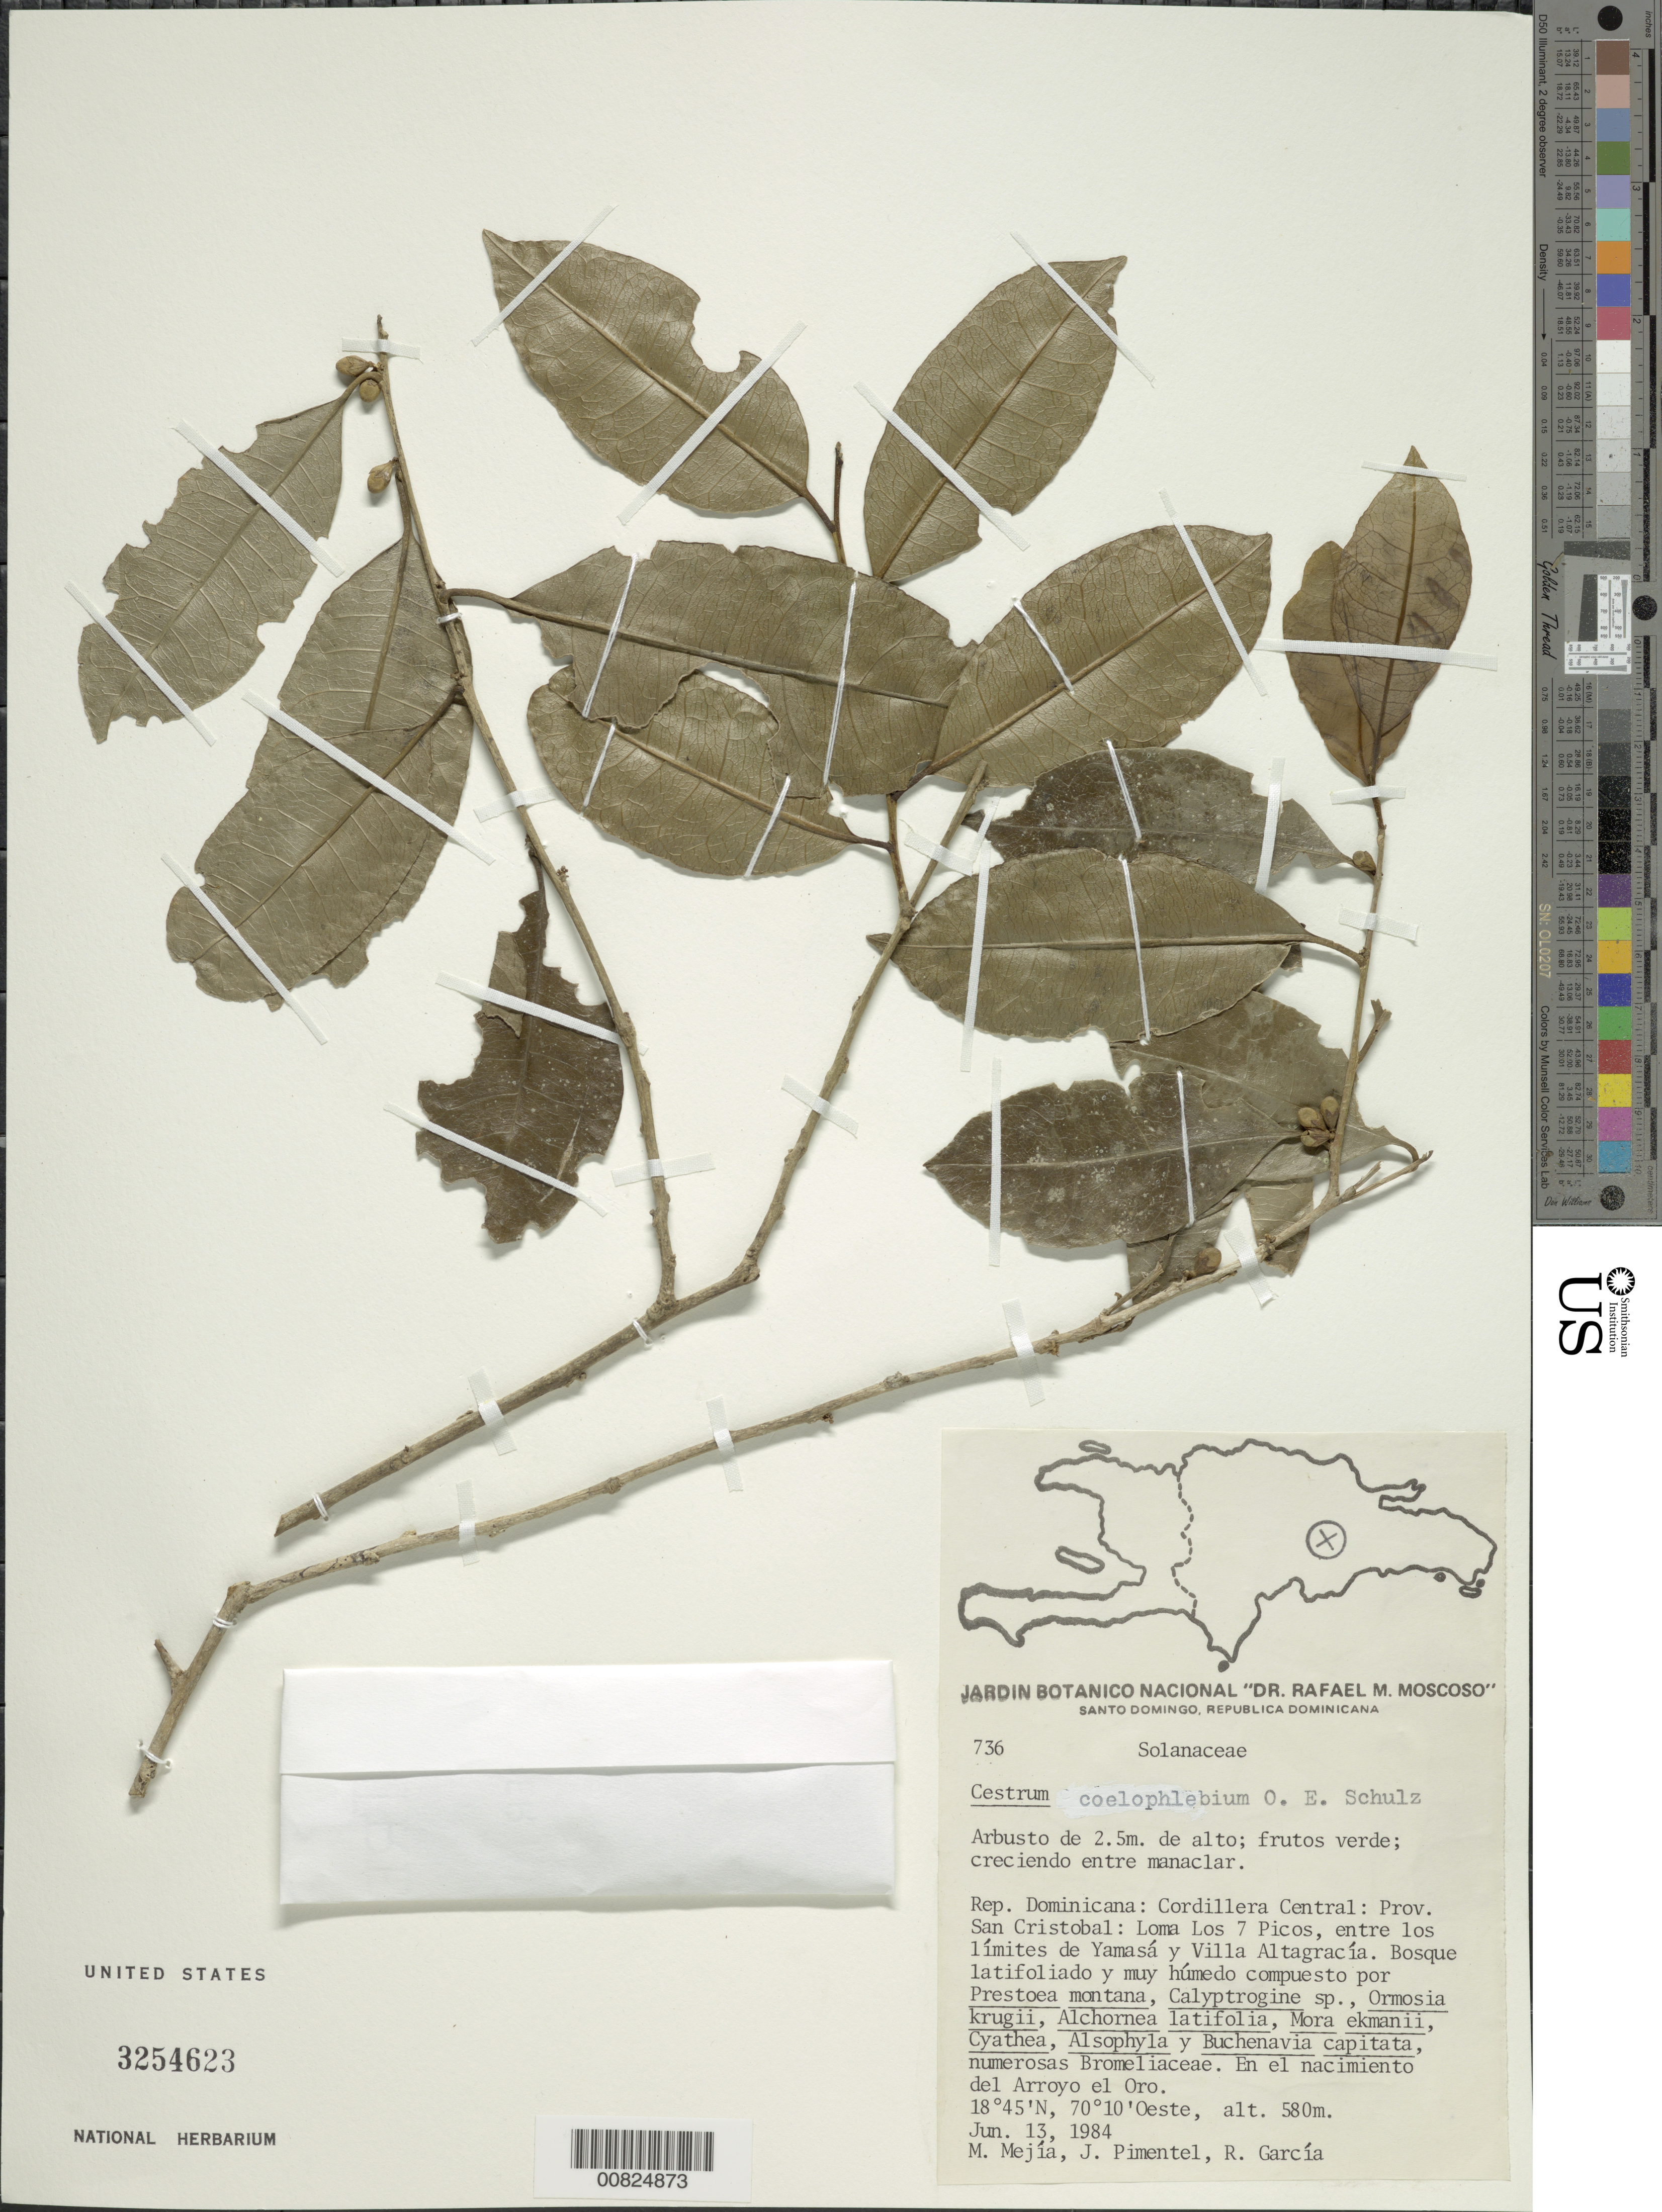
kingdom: Plantae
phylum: Tracheophyta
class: Magnoliopsida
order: Solanales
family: Solanaceae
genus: Cestrum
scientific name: Cestrum coelophlebium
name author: O.E. Schulz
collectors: M. Mejia, J. Pimentel & R. G. García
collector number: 736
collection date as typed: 13 Jun 1984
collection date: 1984-06-13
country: Dominican Republic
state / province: San Cristobal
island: Hispaniola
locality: Cordillera Central. Loma Los 7 Picos, entre los límites de Yamasá y Villa Altagracía. Arroyo el Oro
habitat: En el nacimiento del arroyo de bosque latifoliado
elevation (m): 580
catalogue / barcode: US 3254623